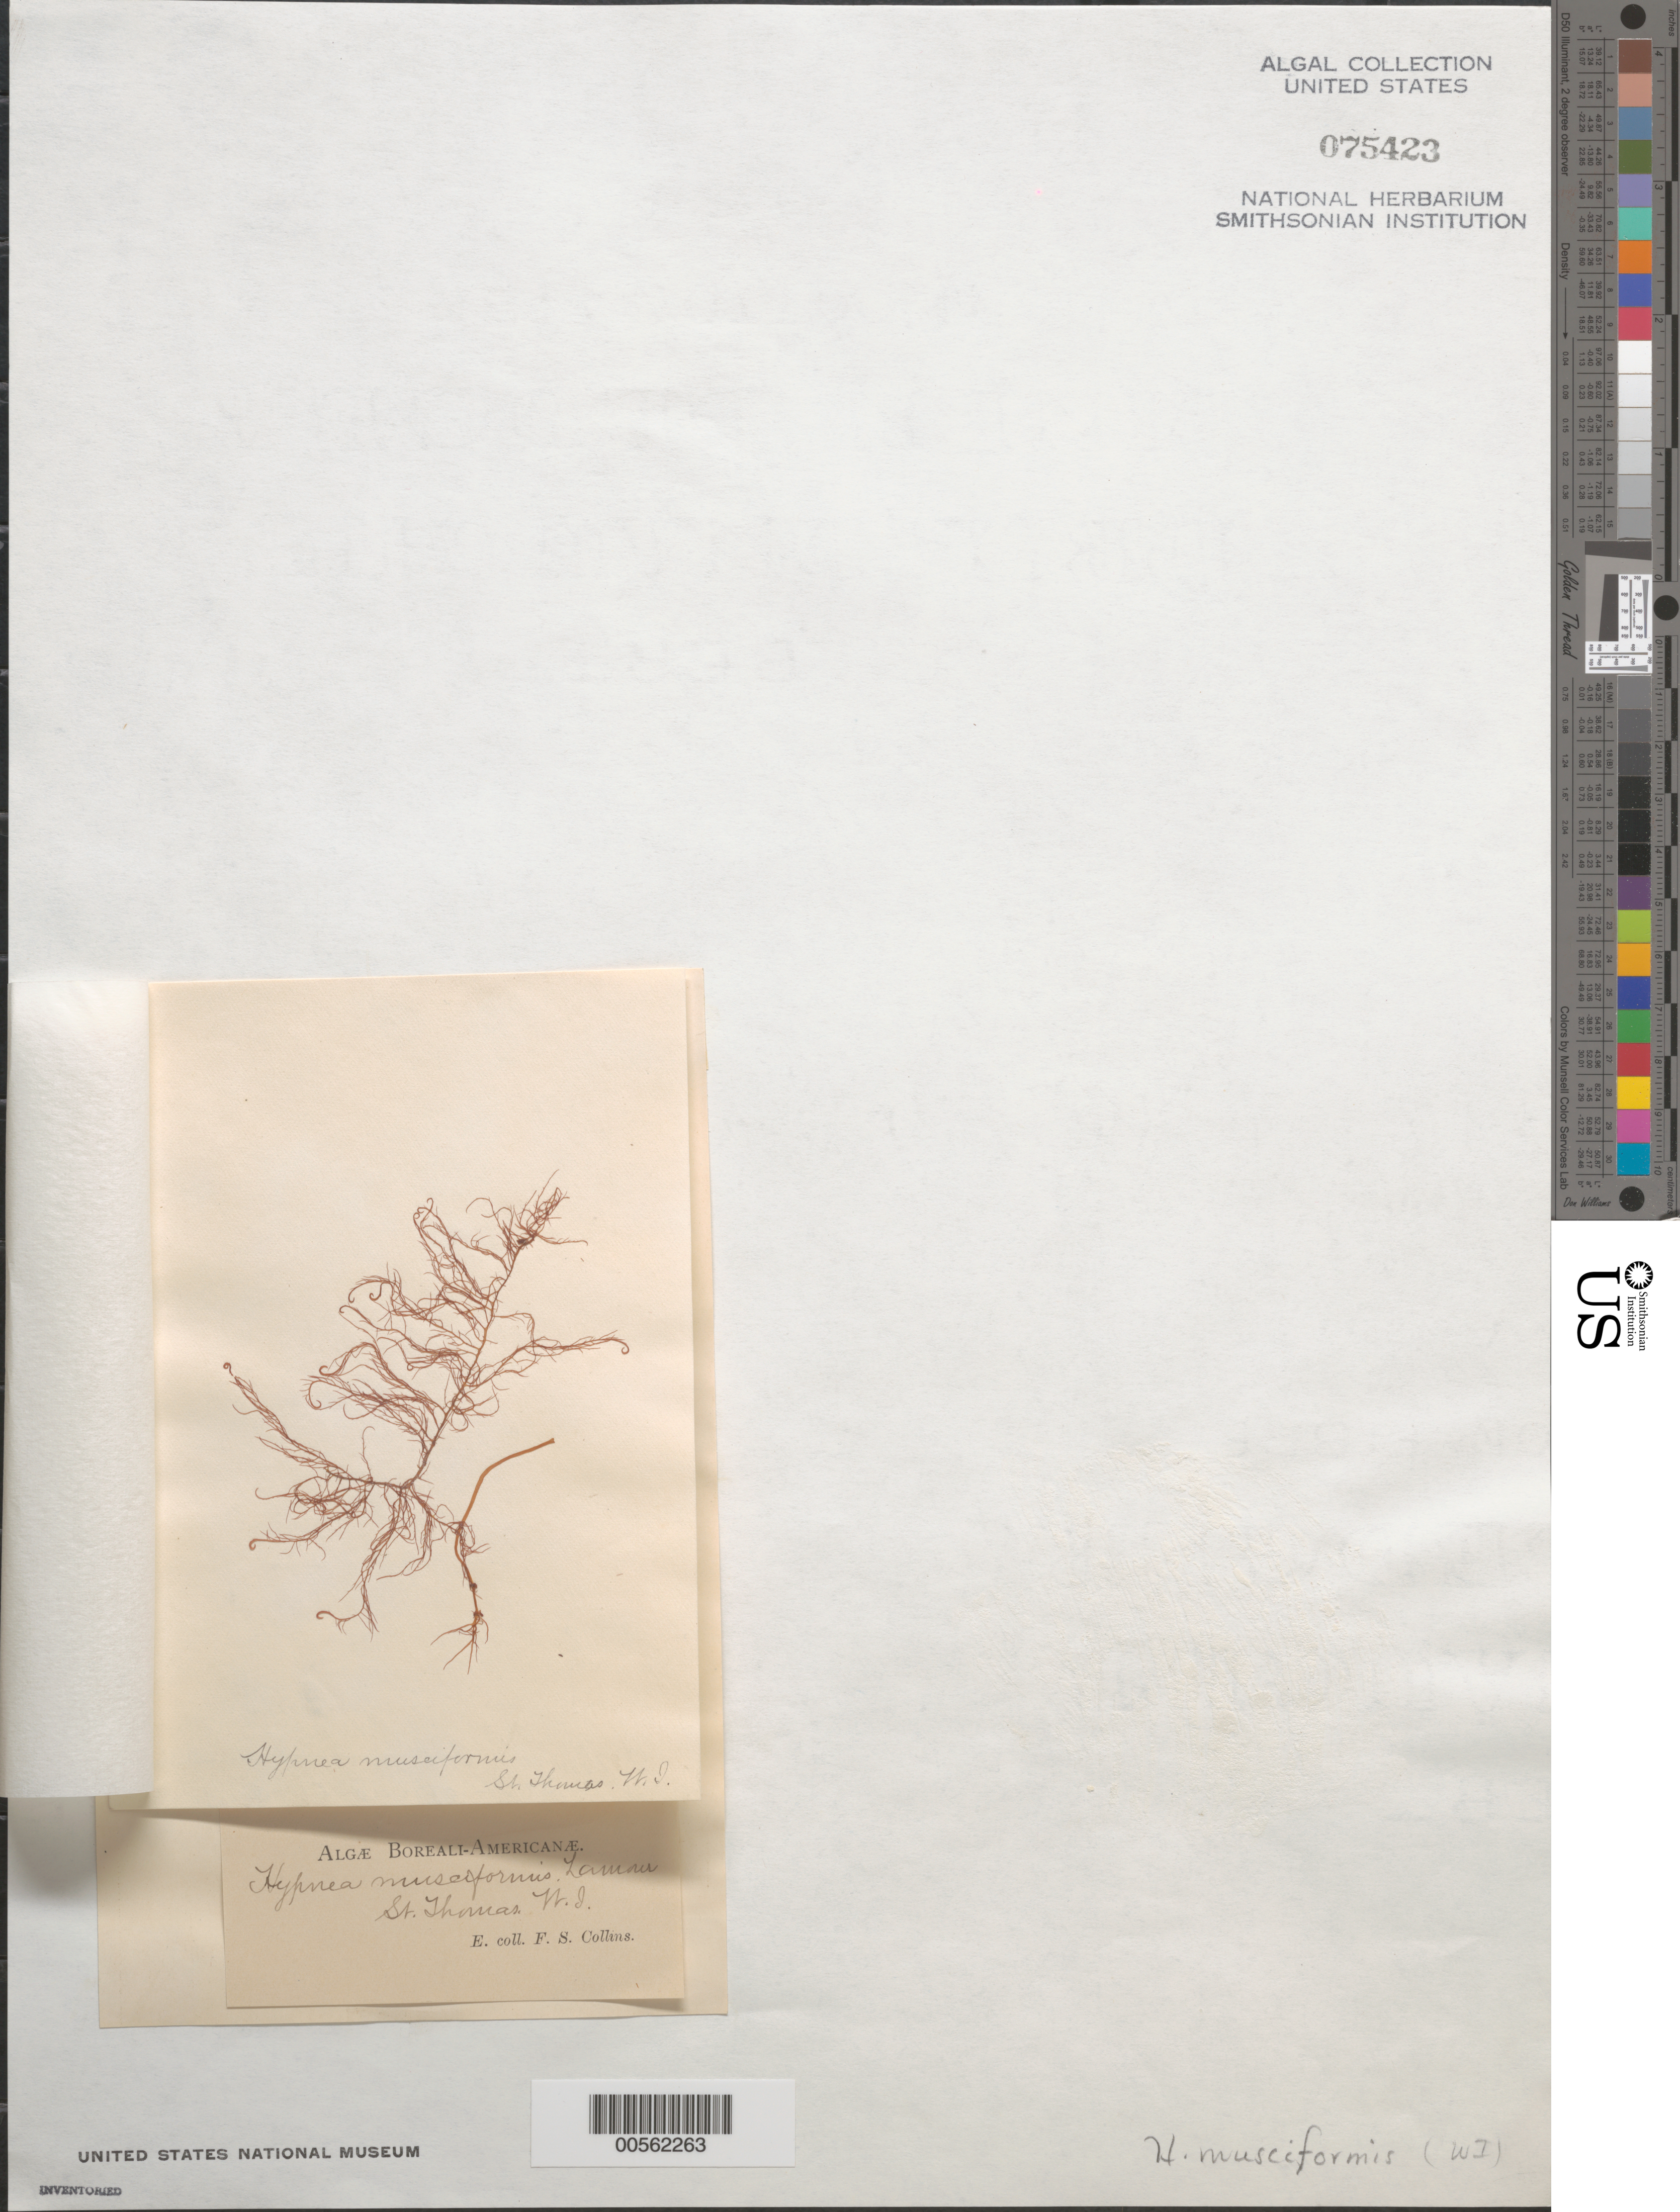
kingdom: Plantae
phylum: Rhodophyta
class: Florideophyceae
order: Gigartinales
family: Cystocloniaceae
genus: Hypnea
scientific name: Hypnea musciformis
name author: (Wulfen) J.V.Lamouroux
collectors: F. Collins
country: U.S. Virgin Islands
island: St. Thomas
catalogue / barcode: US 75423